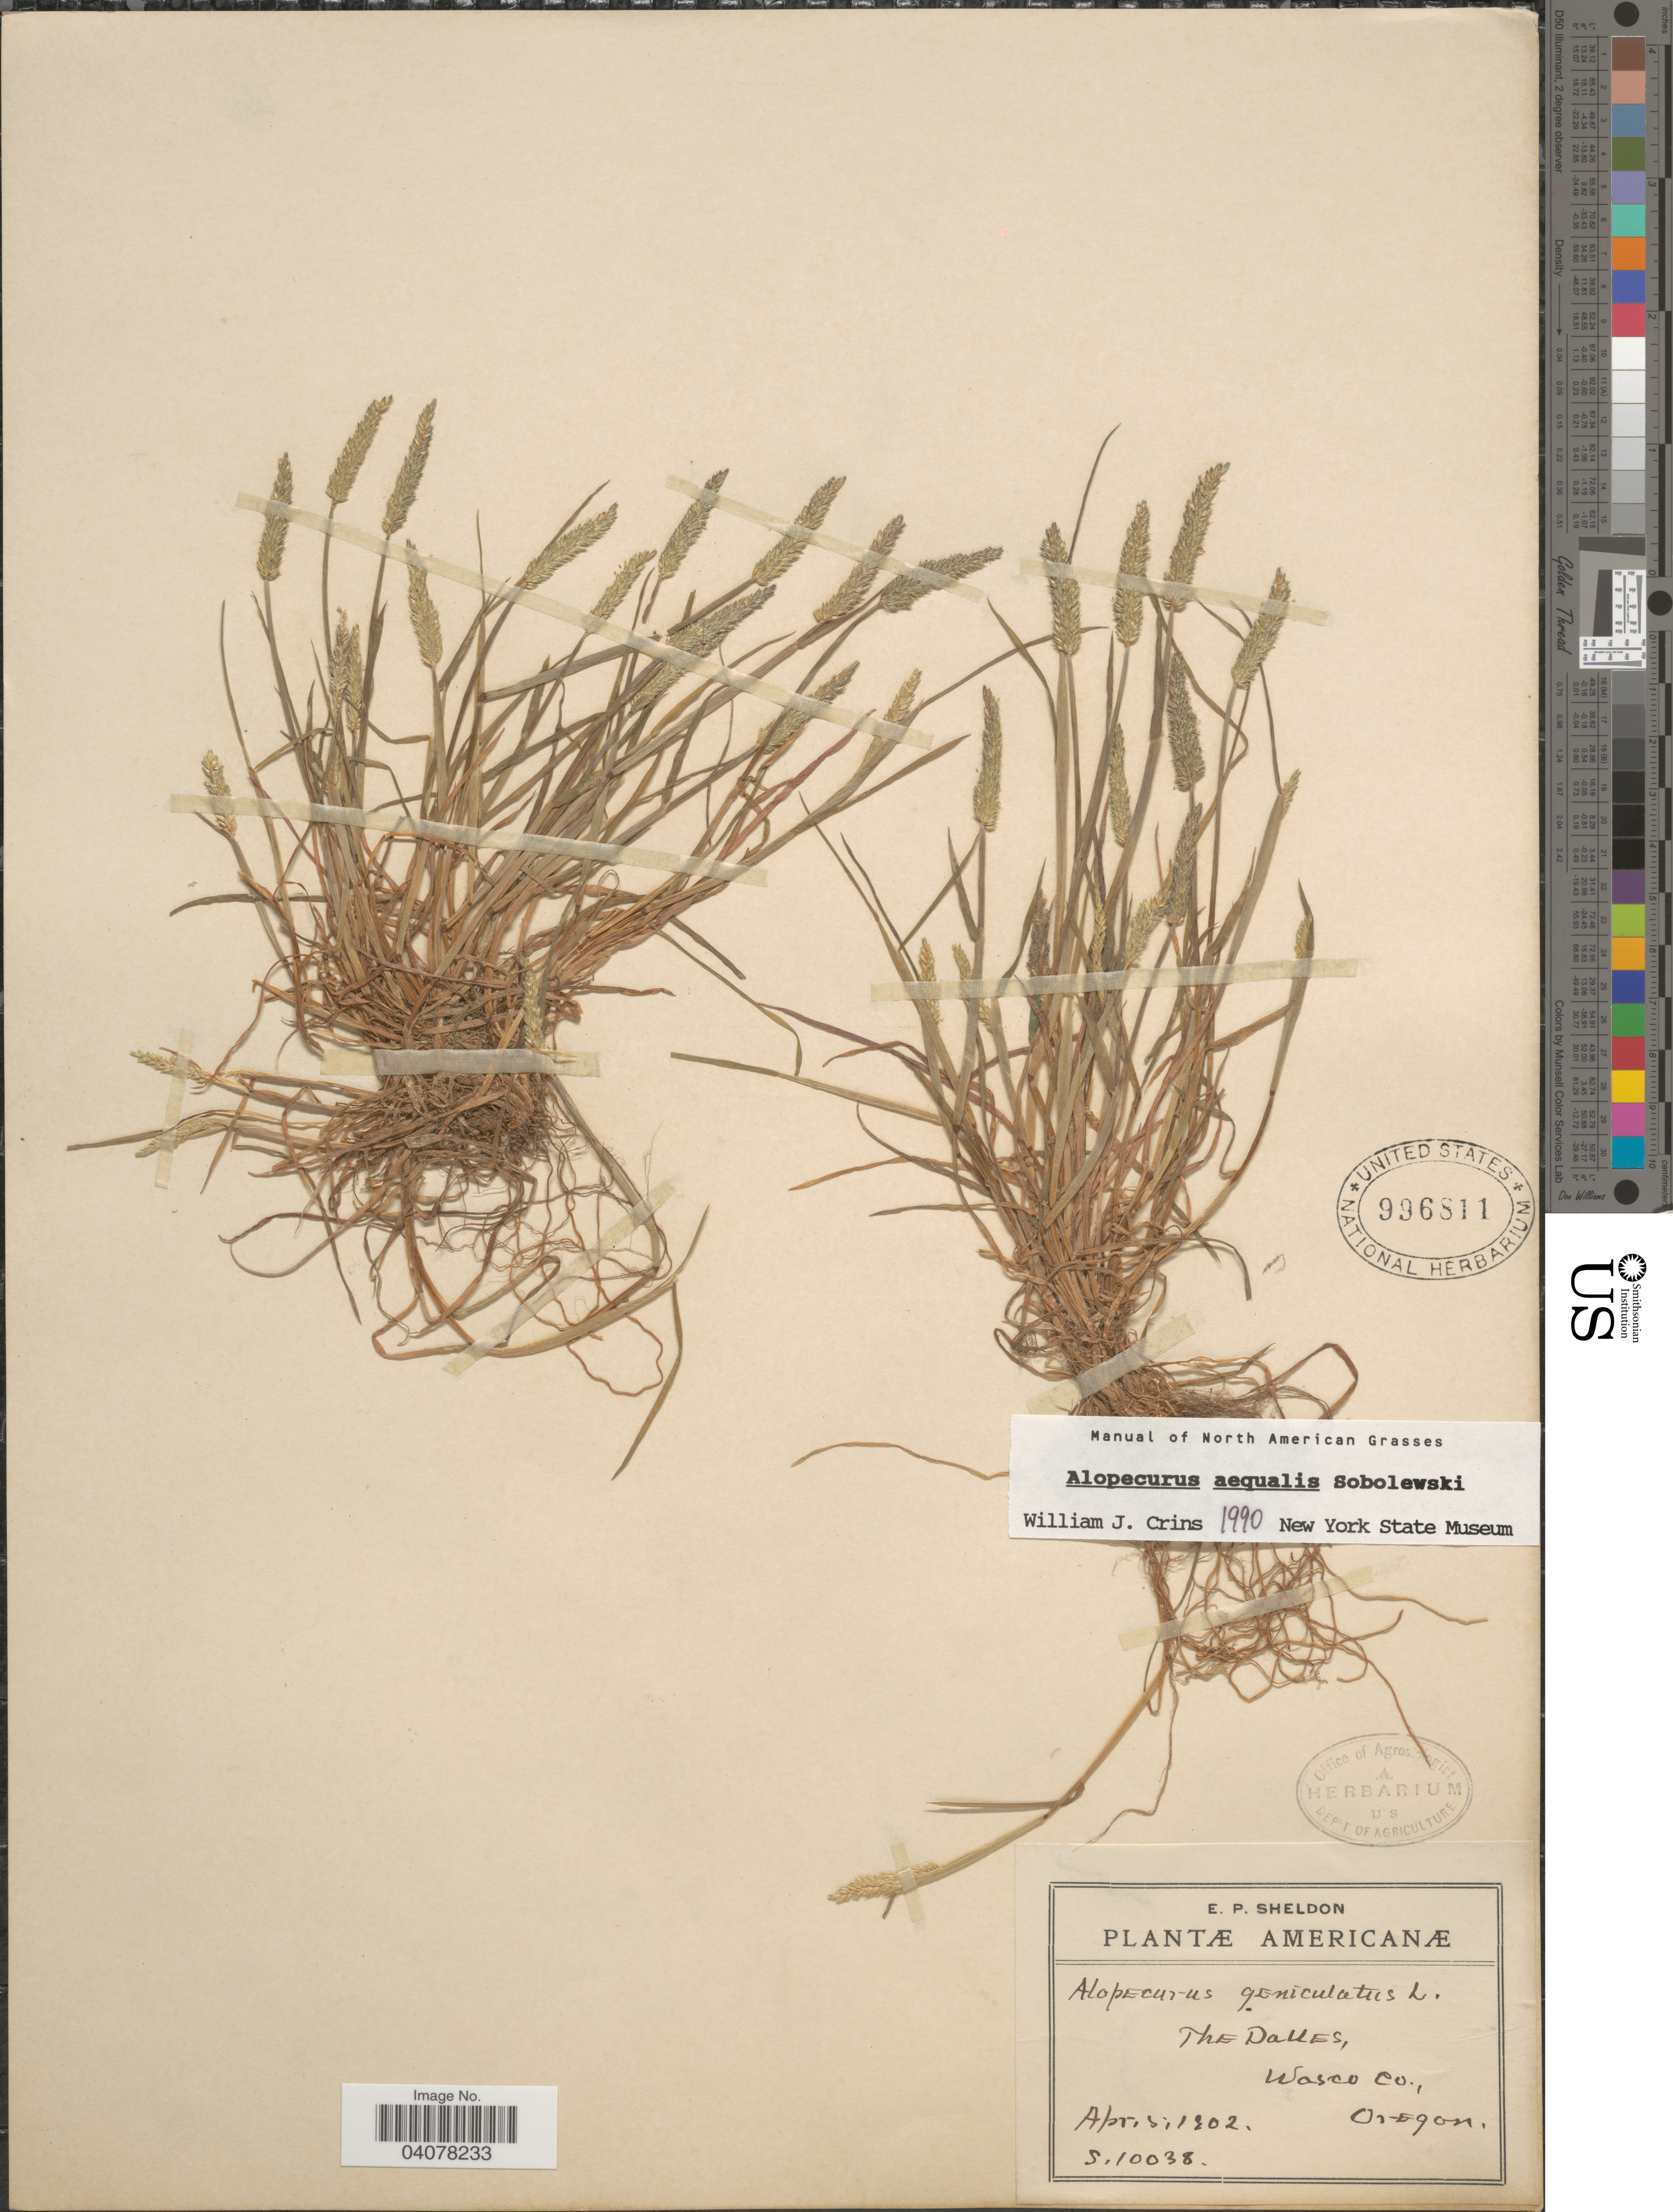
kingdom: Plantae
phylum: Tracheophyta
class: Liliopsida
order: Poales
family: Poaceae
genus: Alopecurus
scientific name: Alopecurus aequalis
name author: Sobol.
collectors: E. P. Sheldon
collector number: S.10038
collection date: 1902-04-05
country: United States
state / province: Oregon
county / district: Wasco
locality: The Dalles, Wasco Co.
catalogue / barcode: US 996811